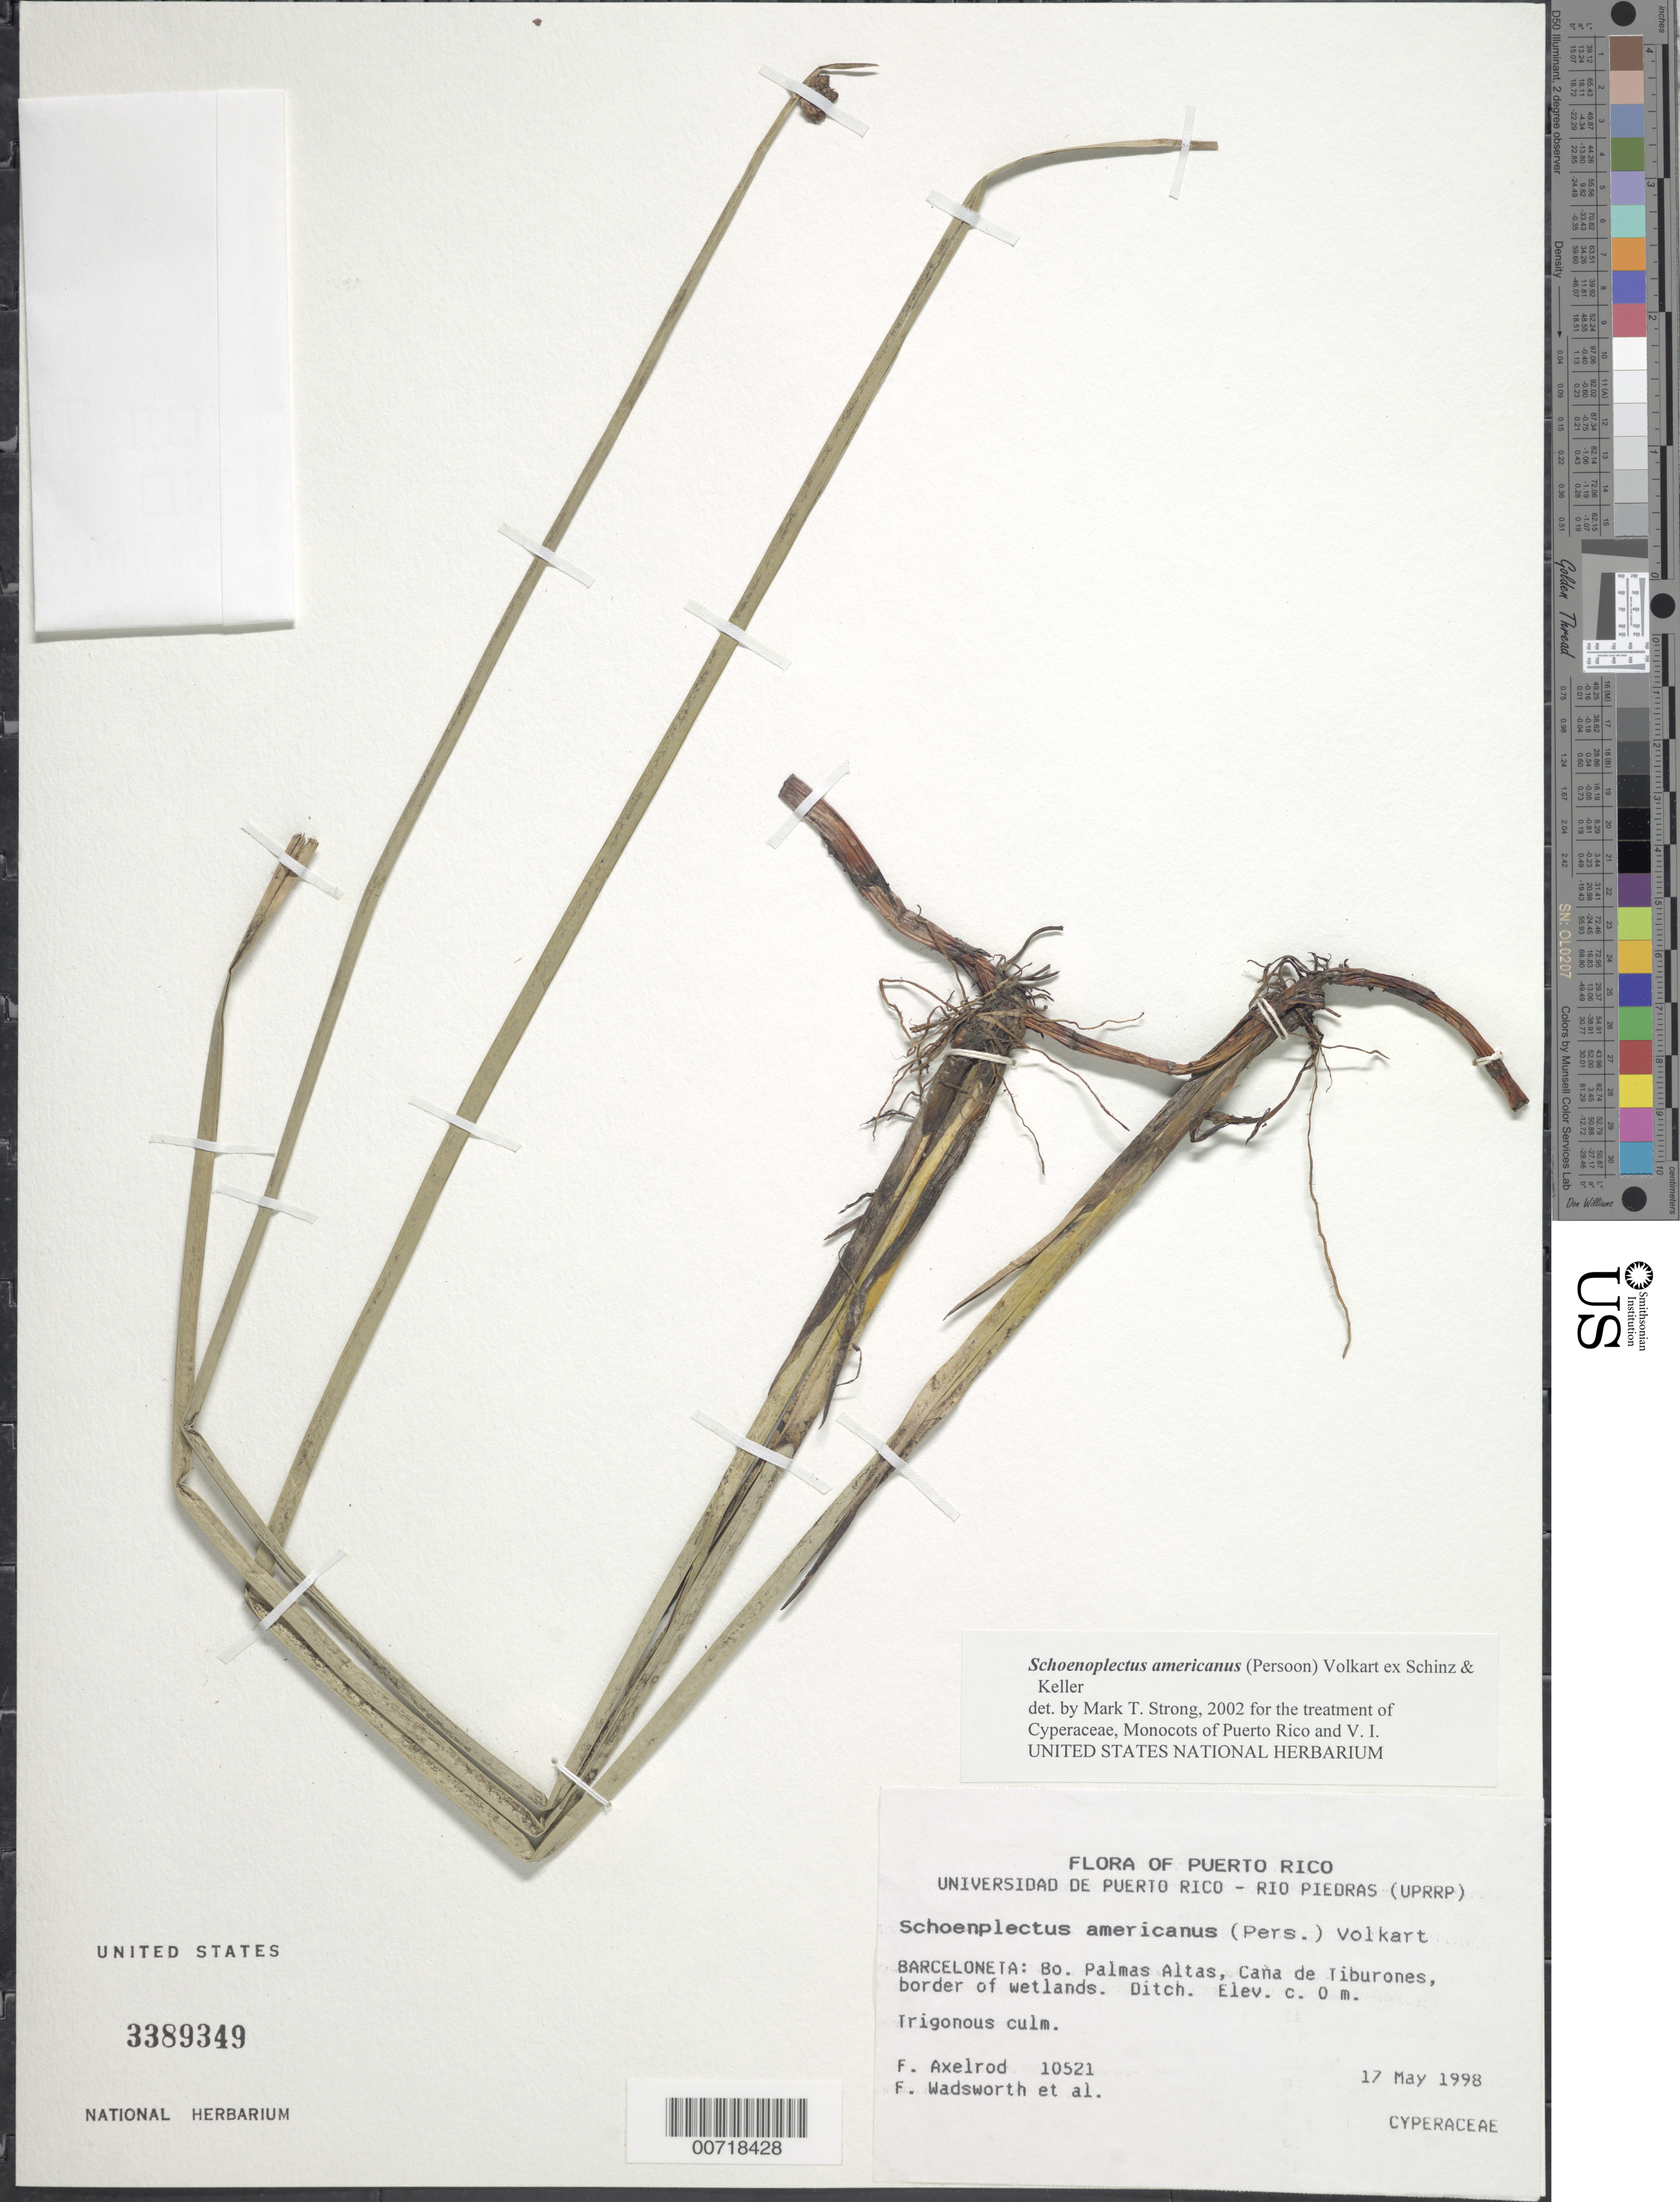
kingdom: Plantae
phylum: Tracheophyta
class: Liliopsida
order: Poales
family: Cyperaceae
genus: Schoenoplectus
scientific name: Schoenoplectus americanus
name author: (Pers.) Volkart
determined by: Strong, M. T., (US), Smithsonian Institution - National Museum of Natural History (UNITED STATES)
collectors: F. S. Axelrod, F. Wadsworth & et al.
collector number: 10521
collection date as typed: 17 May 1998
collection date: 1998-05-17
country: Puerto Rico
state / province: Barceloneta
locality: Barceloneta: Bo. Palmas Altas, Cana de Tiburones.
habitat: Border of wetlands in ditch.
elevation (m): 0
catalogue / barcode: US 3389349